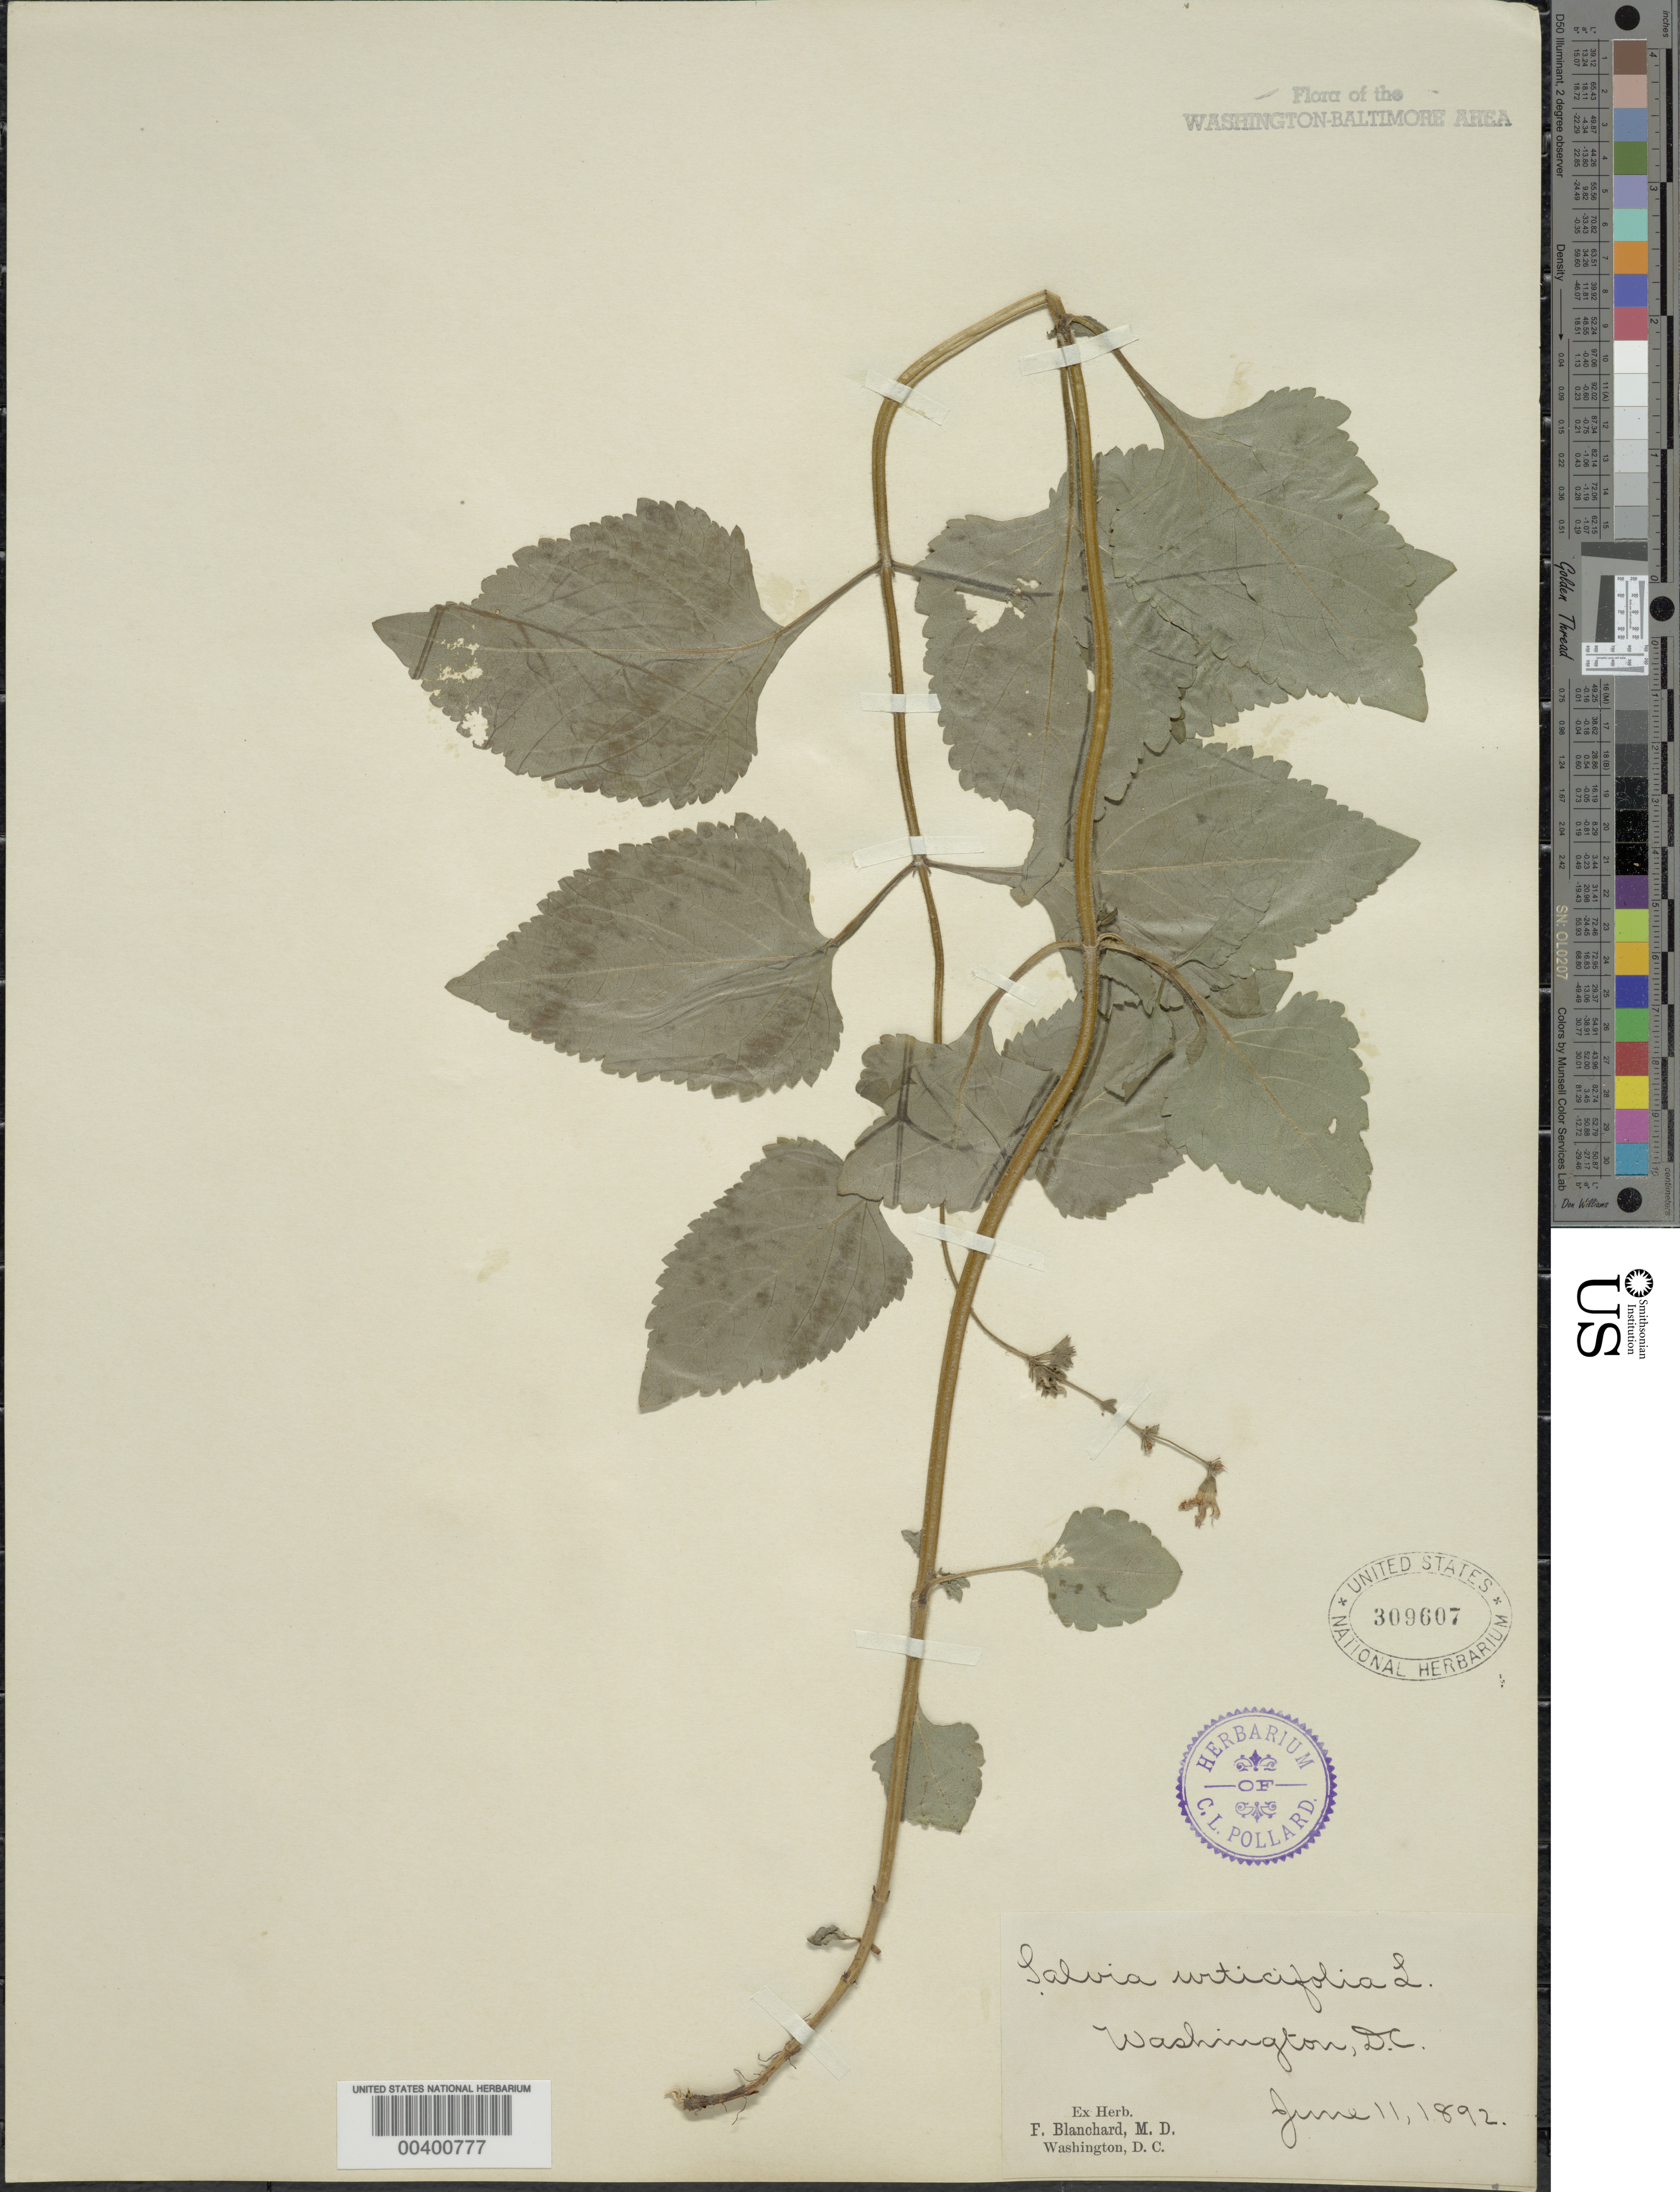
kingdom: Plantae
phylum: Tracheophyta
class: Magnoliopsida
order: Lamiales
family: Lamiaceae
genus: Salvia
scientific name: Salvia urticifolia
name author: L.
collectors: F. Blanchard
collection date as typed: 11 Jun 1892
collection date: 1892-06-11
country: United States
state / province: District of Columbia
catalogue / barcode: US 309607